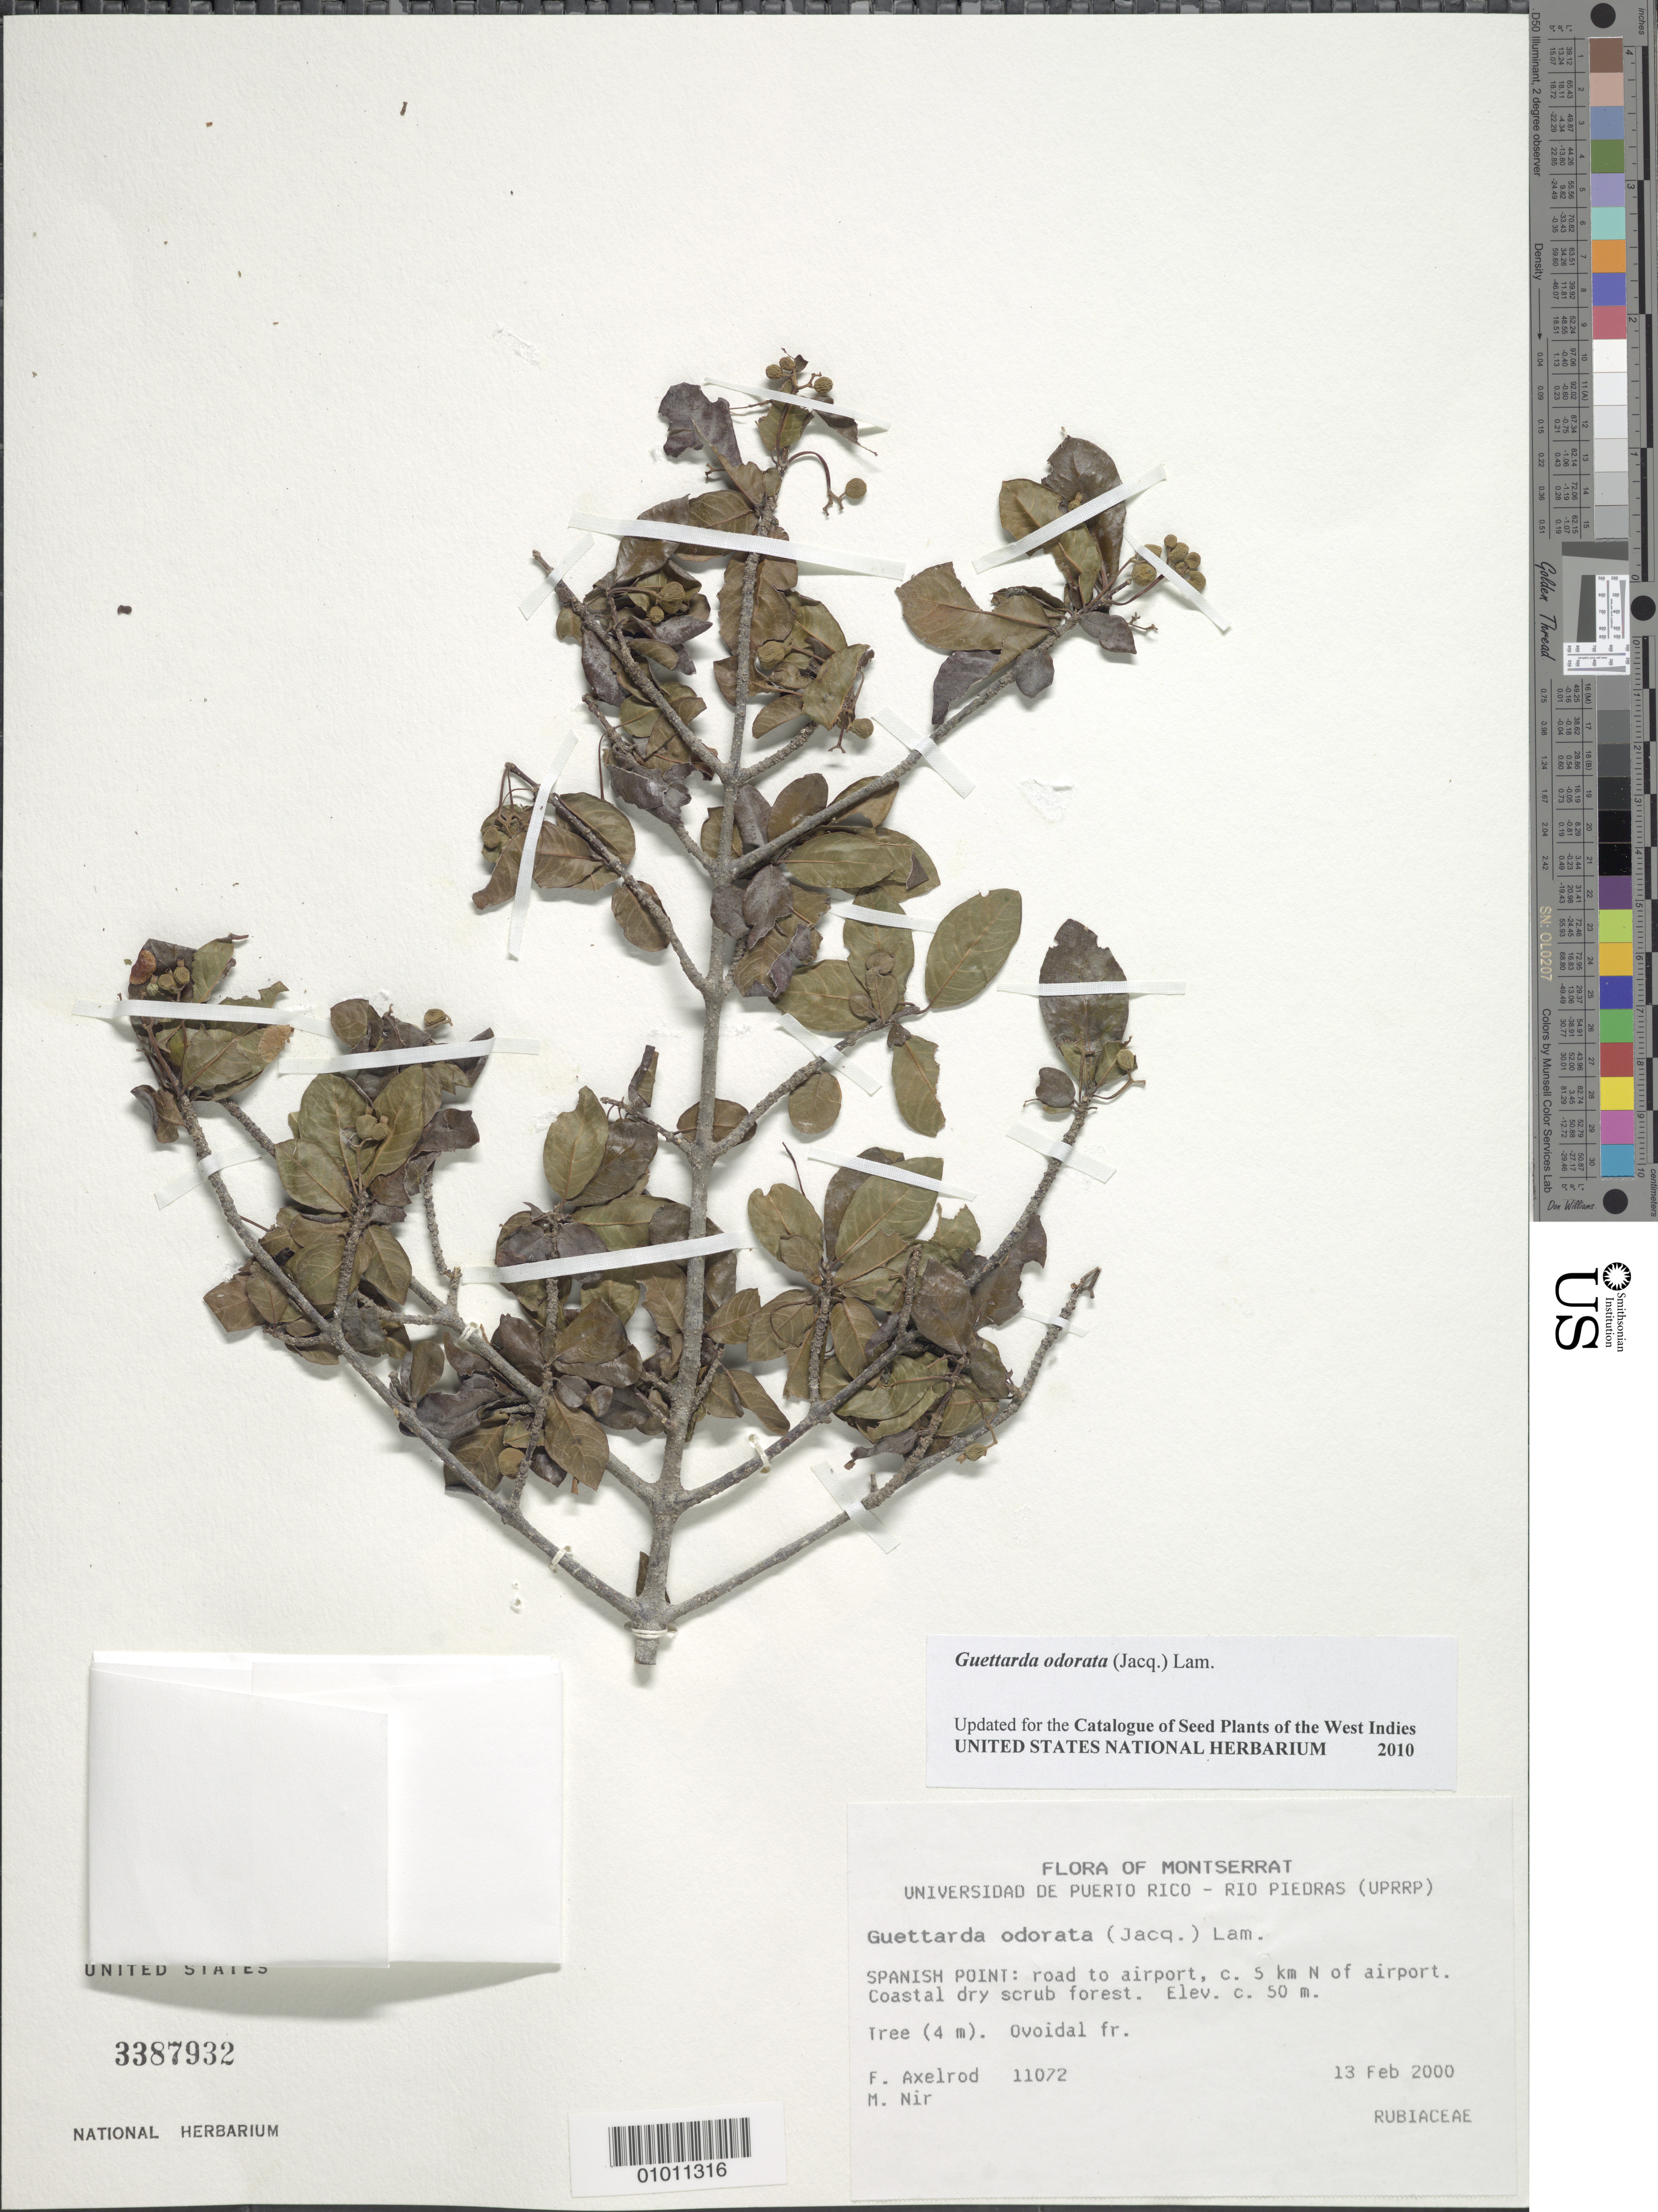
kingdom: Plantae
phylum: Tracheophyta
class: Magnoliopsida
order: Gentianales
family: Rubiaceae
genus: Guettarda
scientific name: Guettarda odorata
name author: (Jacq.) Lam.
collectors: F. S. Axelrod & M. A. Nir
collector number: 11072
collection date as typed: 13 Feb 2000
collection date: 2000-02-13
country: Montserrat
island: Montserrat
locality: Spanish Point, road to airport, ca. 5 km N of airport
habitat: Coastal dry scrub forest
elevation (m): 50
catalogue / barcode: US 3387932